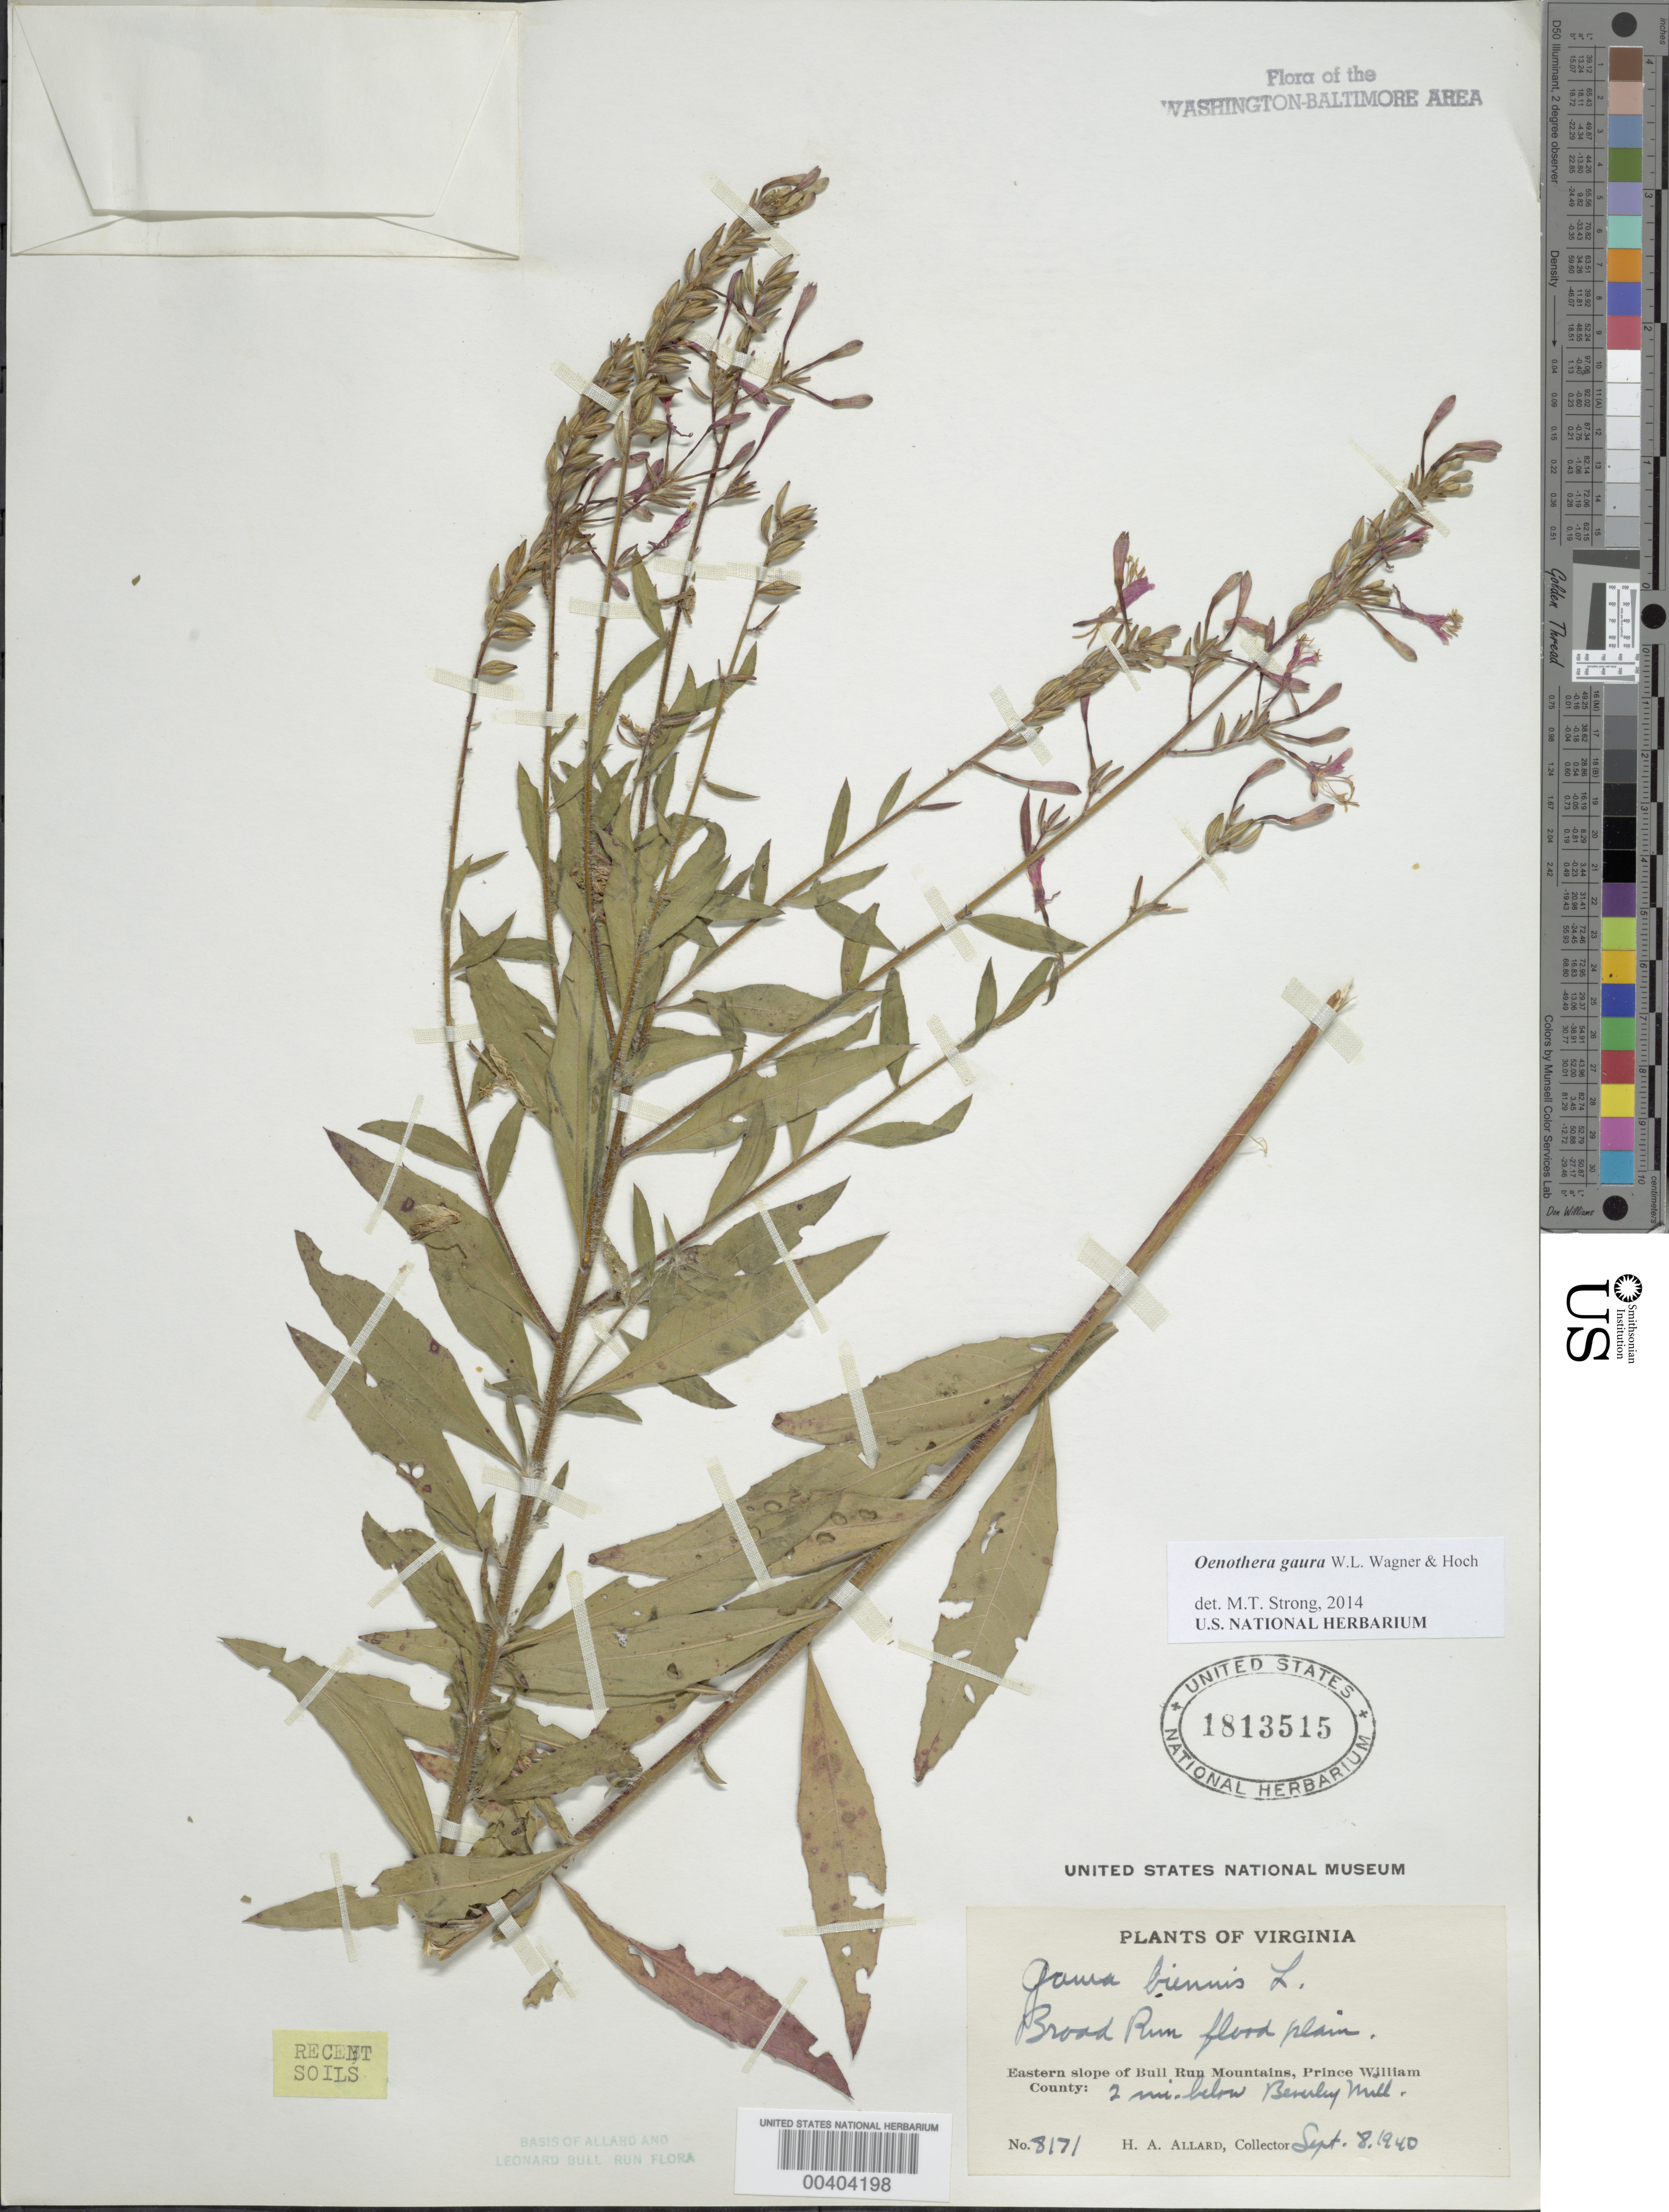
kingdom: Plantae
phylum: Tracheophyta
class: Magnoliopsida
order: Myrtales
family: Onagraceae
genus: Oenothera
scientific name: Oenothera gaura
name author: W.L. Wagner & Hoch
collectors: H. A. Allard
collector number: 8171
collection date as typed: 08 Sep 1940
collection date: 1940-09-08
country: United States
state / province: Virginia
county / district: Prince William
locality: Broad Run flood Plain, eastern slope of Bull Run Mountain, 2 Mi.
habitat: Flood plain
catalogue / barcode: US 1813515